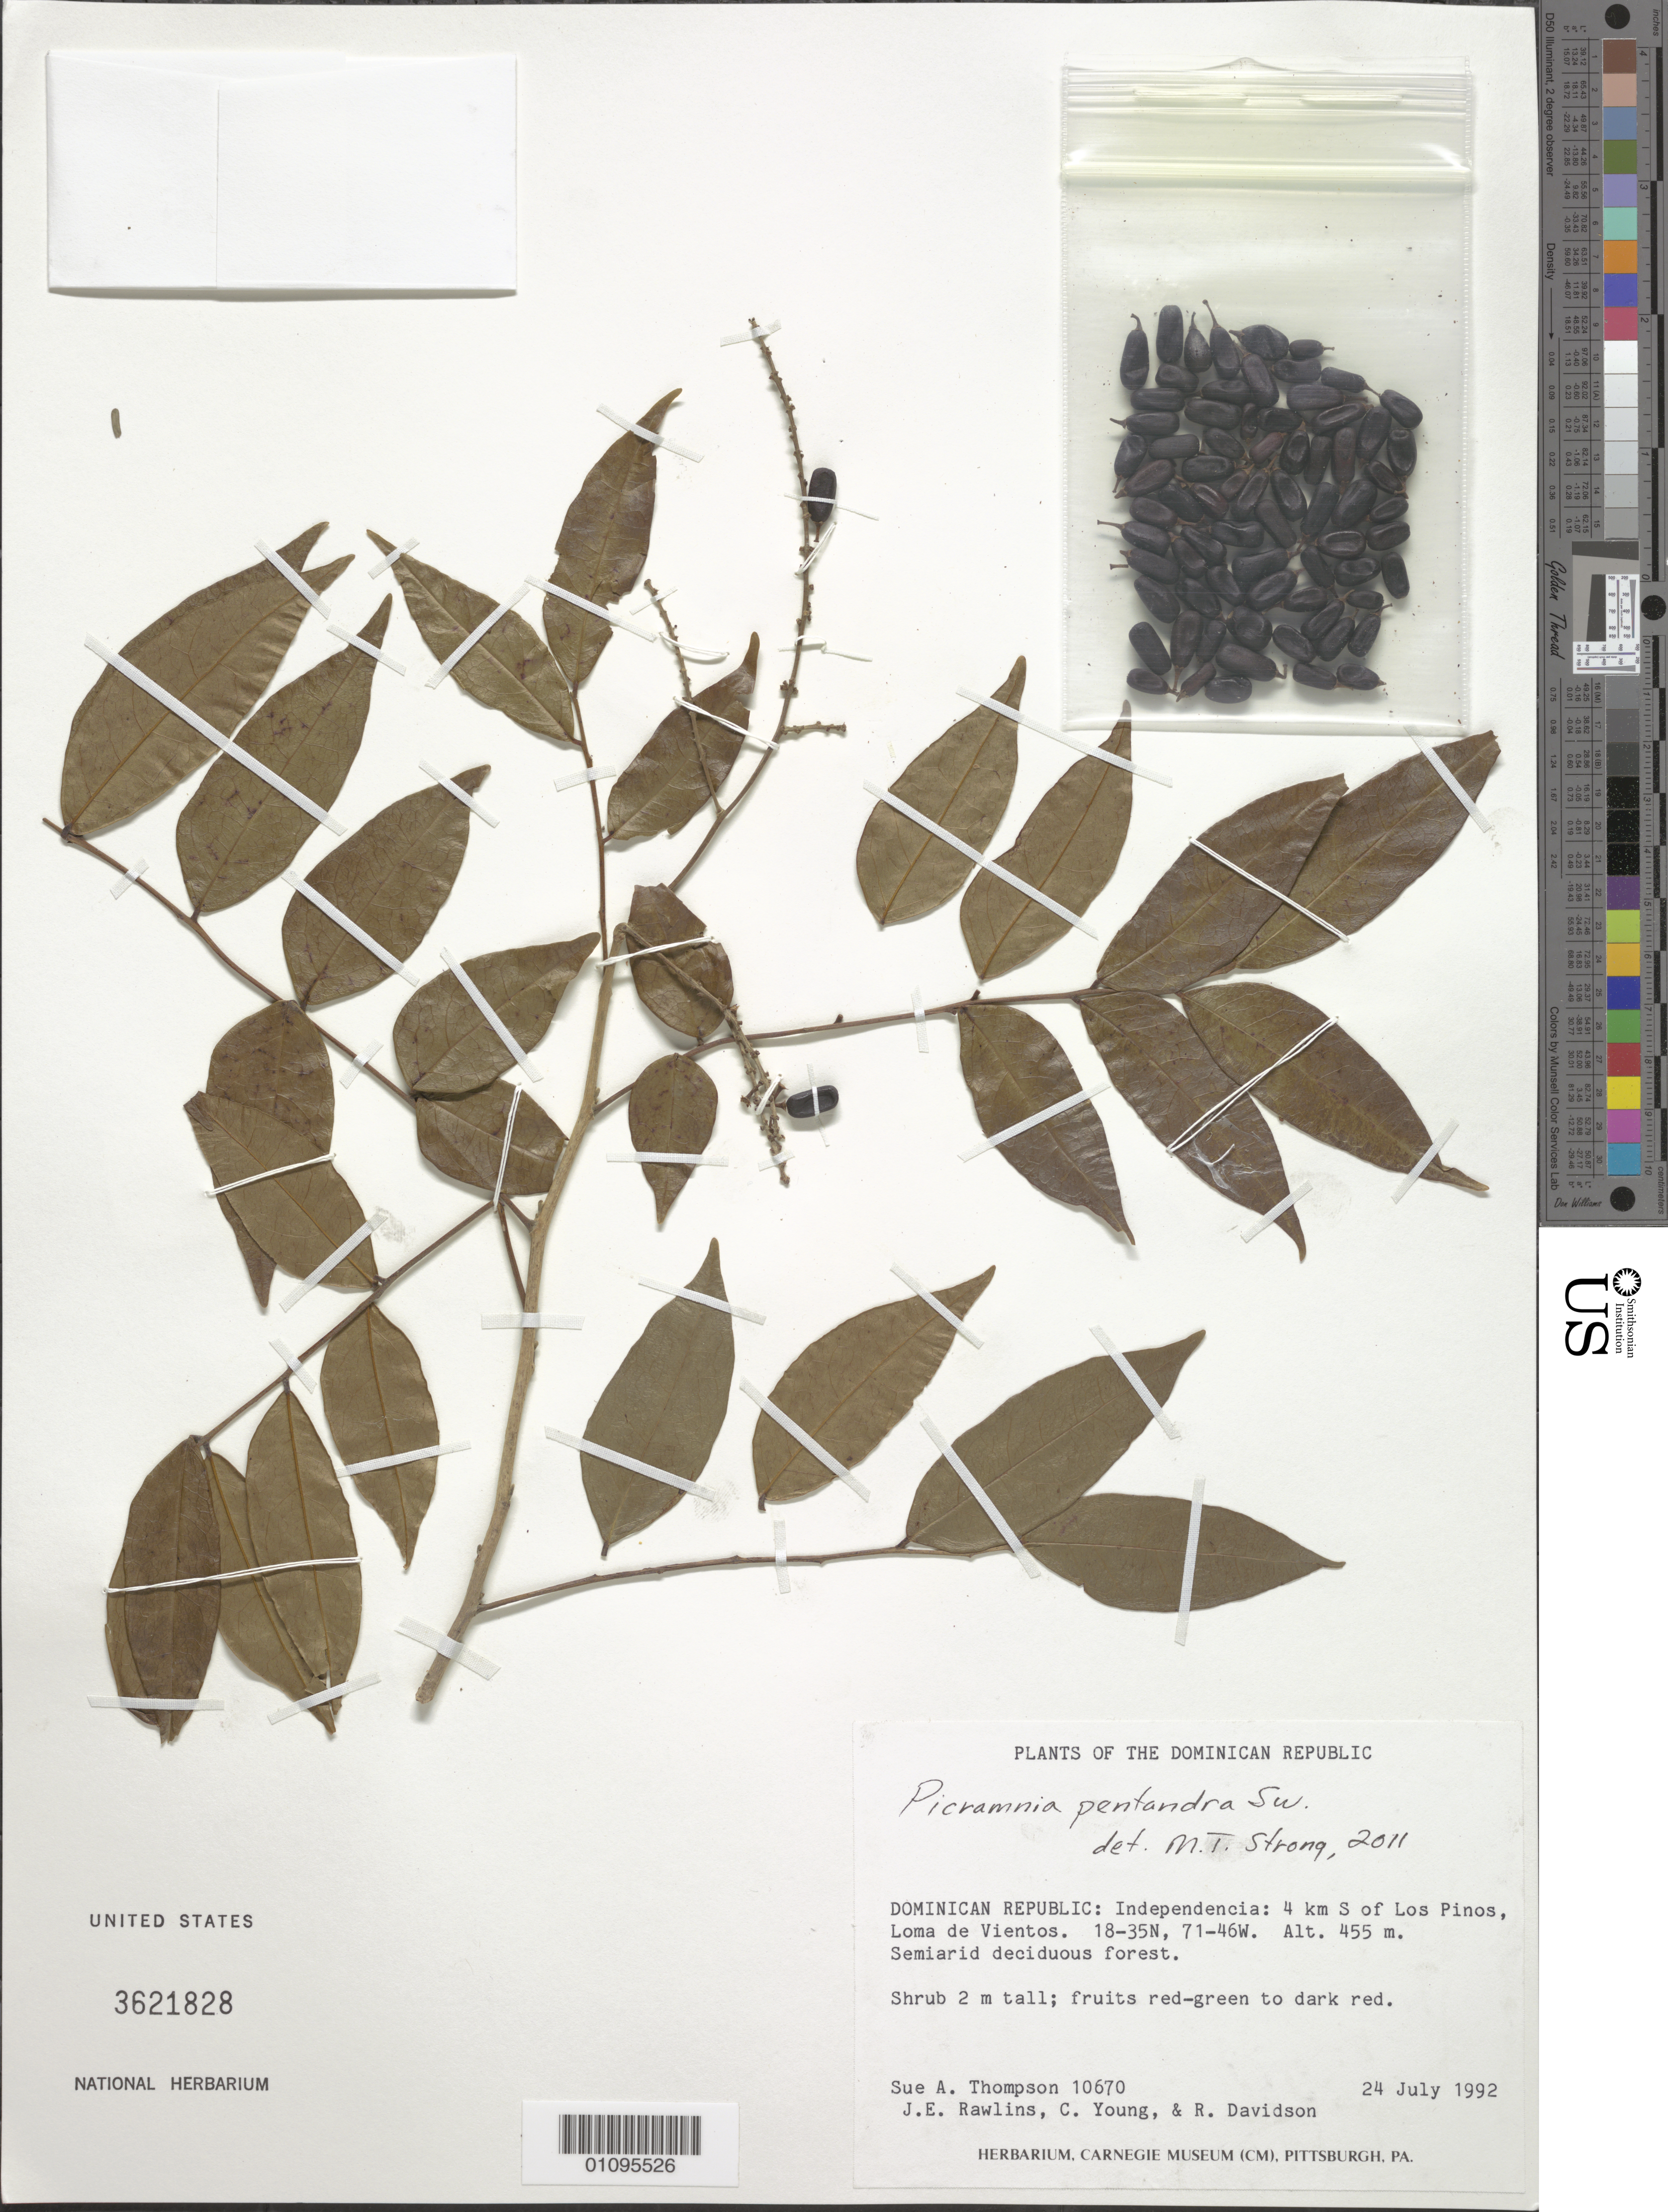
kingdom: Plantae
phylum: Tracheophyta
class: Magnoliopsida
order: Picramniales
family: Picramniaceae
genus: Picramnia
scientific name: Picramnia pentandra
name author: Sw.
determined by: Strong, M. T., (US), Smithsonian Institution - National Museum of Natural History (UNITED STATES)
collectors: S. A. Thompson, J. Rawlins, C. Young & R. Davidson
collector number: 10670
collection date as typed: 24 Jul 1992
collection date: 1992-07-24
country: Dominican Republic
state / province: Independencia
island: Hispaniola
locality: Loma de Vientos, 4 km S of Los Pinos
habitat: Semi-arid deciduous forest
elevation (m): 455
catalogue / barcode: US 3621828